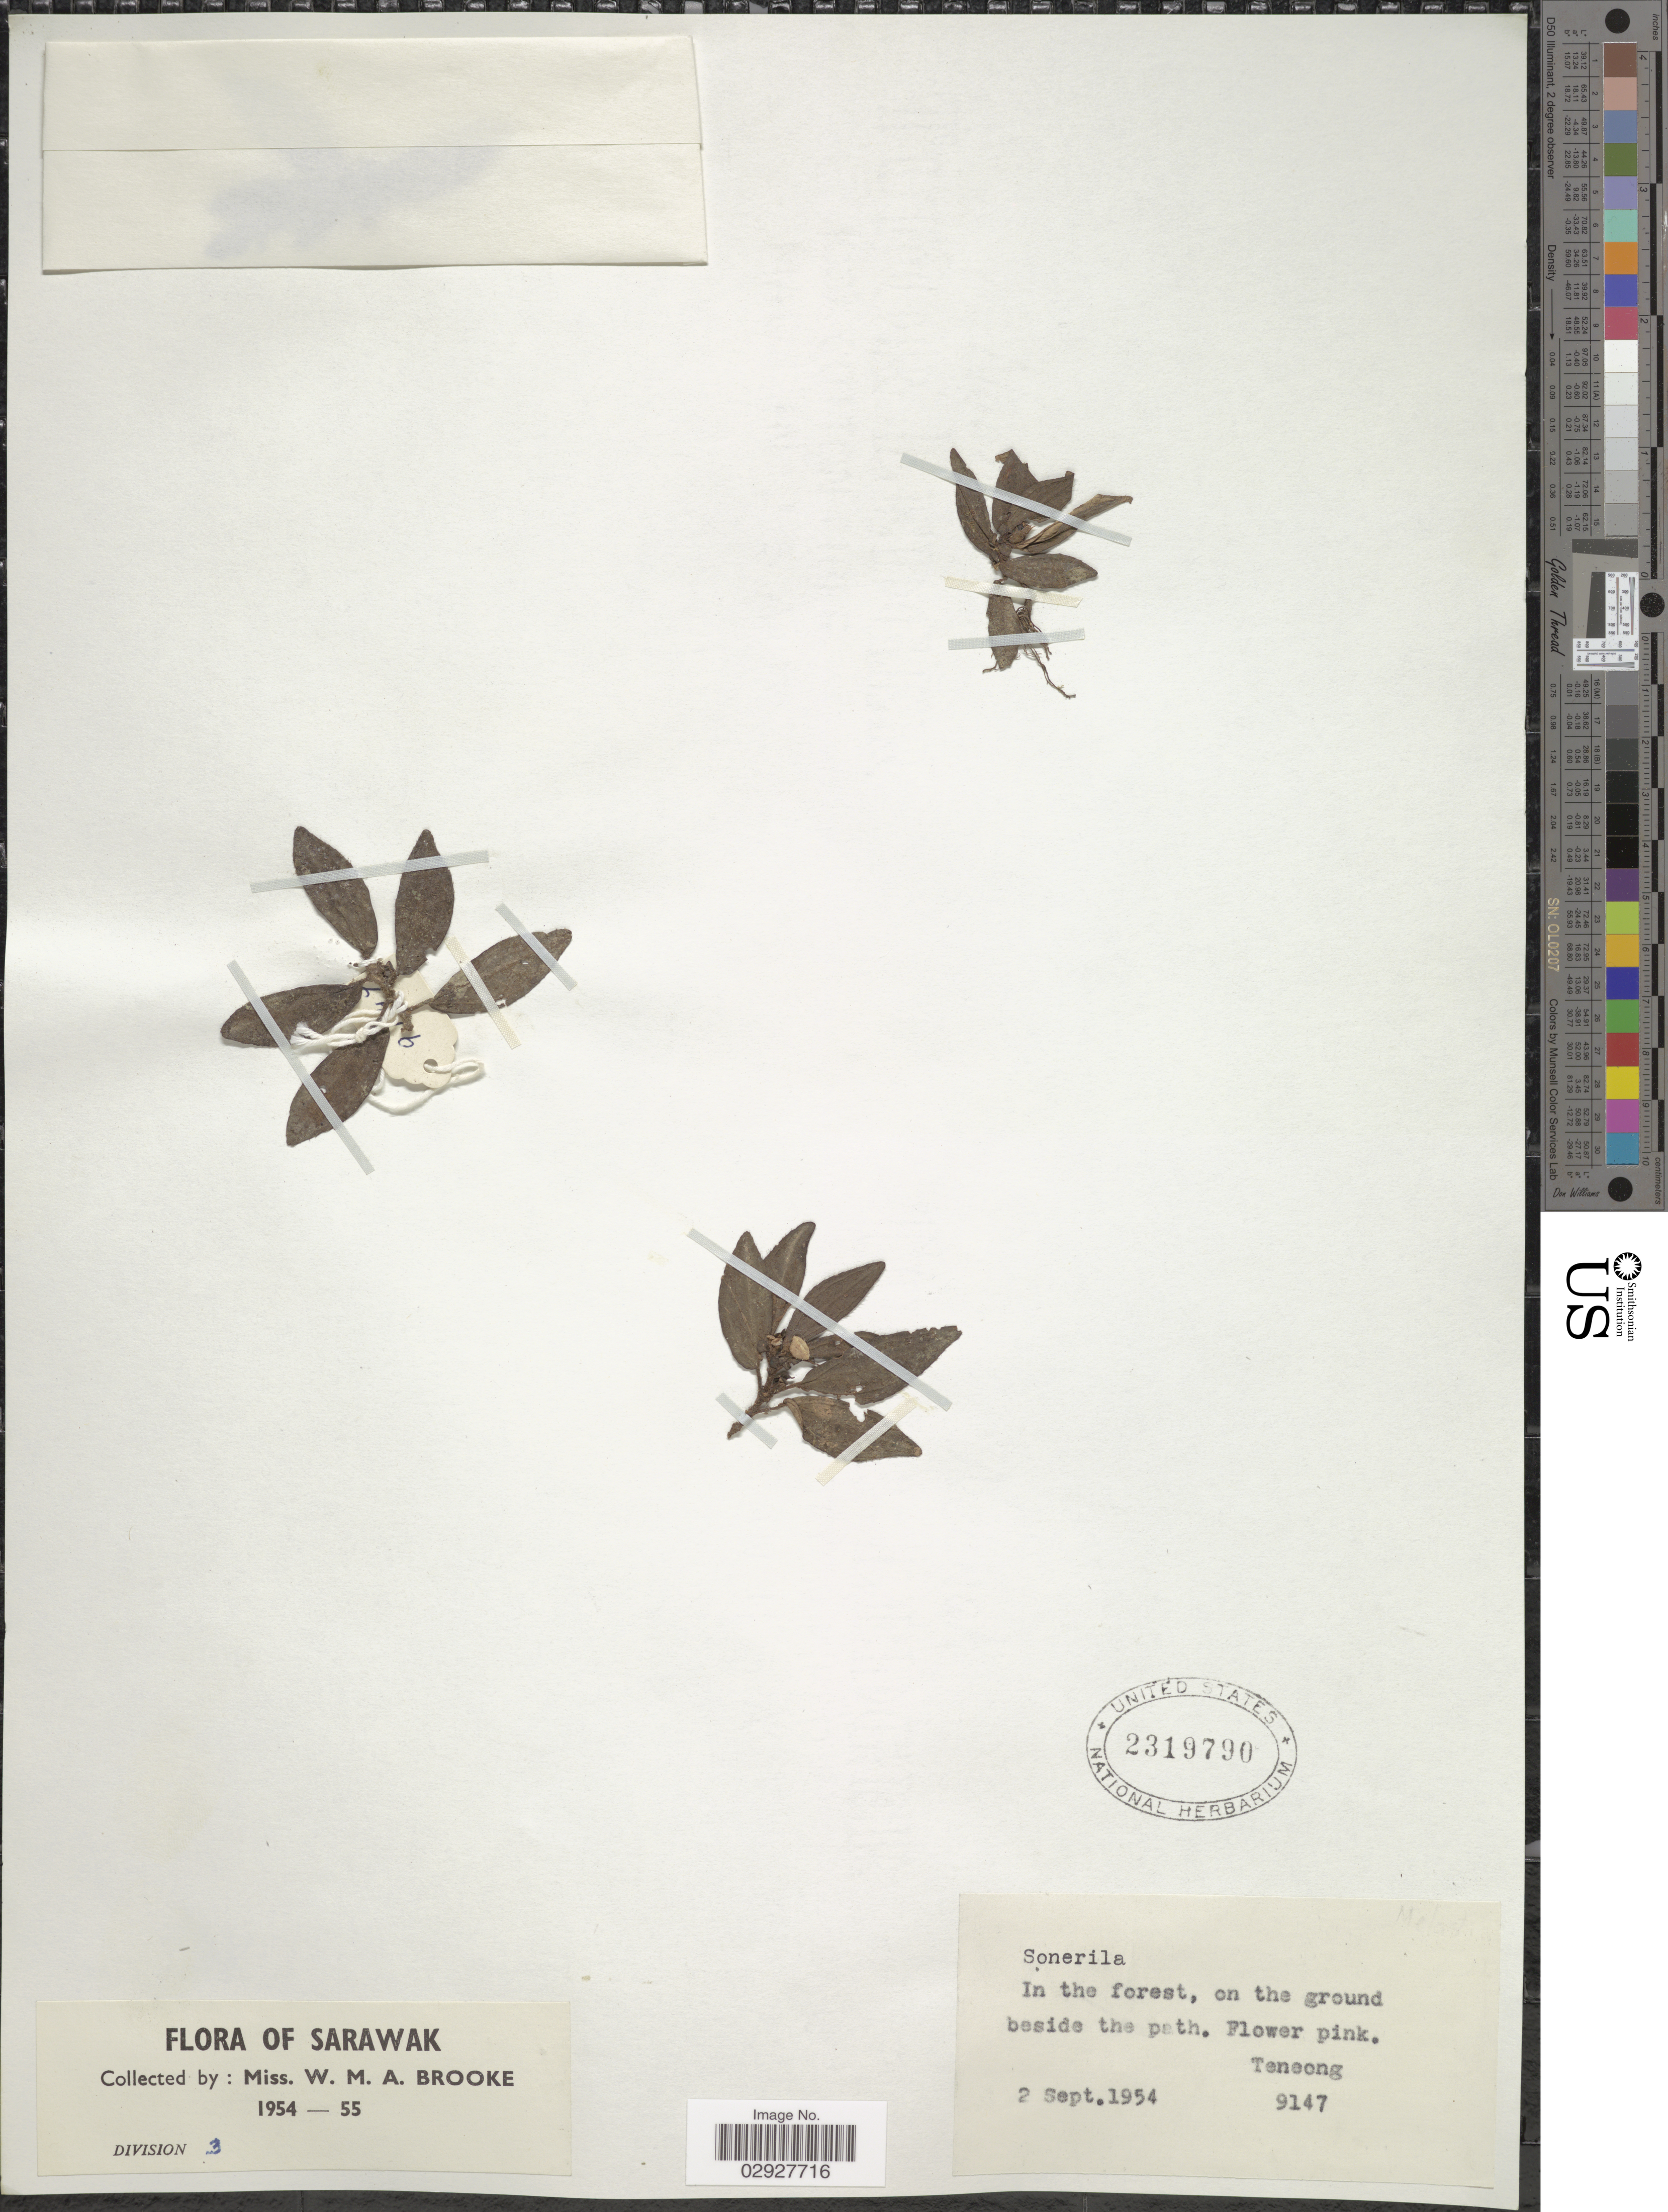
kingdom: Plantae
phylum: Tracheophyta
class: Magnoliopsida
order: Myrtales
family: Melastomataceae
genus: Sonerila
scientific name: Sonerila sp.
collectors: W. Brooke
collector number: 9147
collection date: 1954-09-02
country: Malaysia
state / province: Sarawak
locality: Teneong.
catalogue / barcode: US 2319790